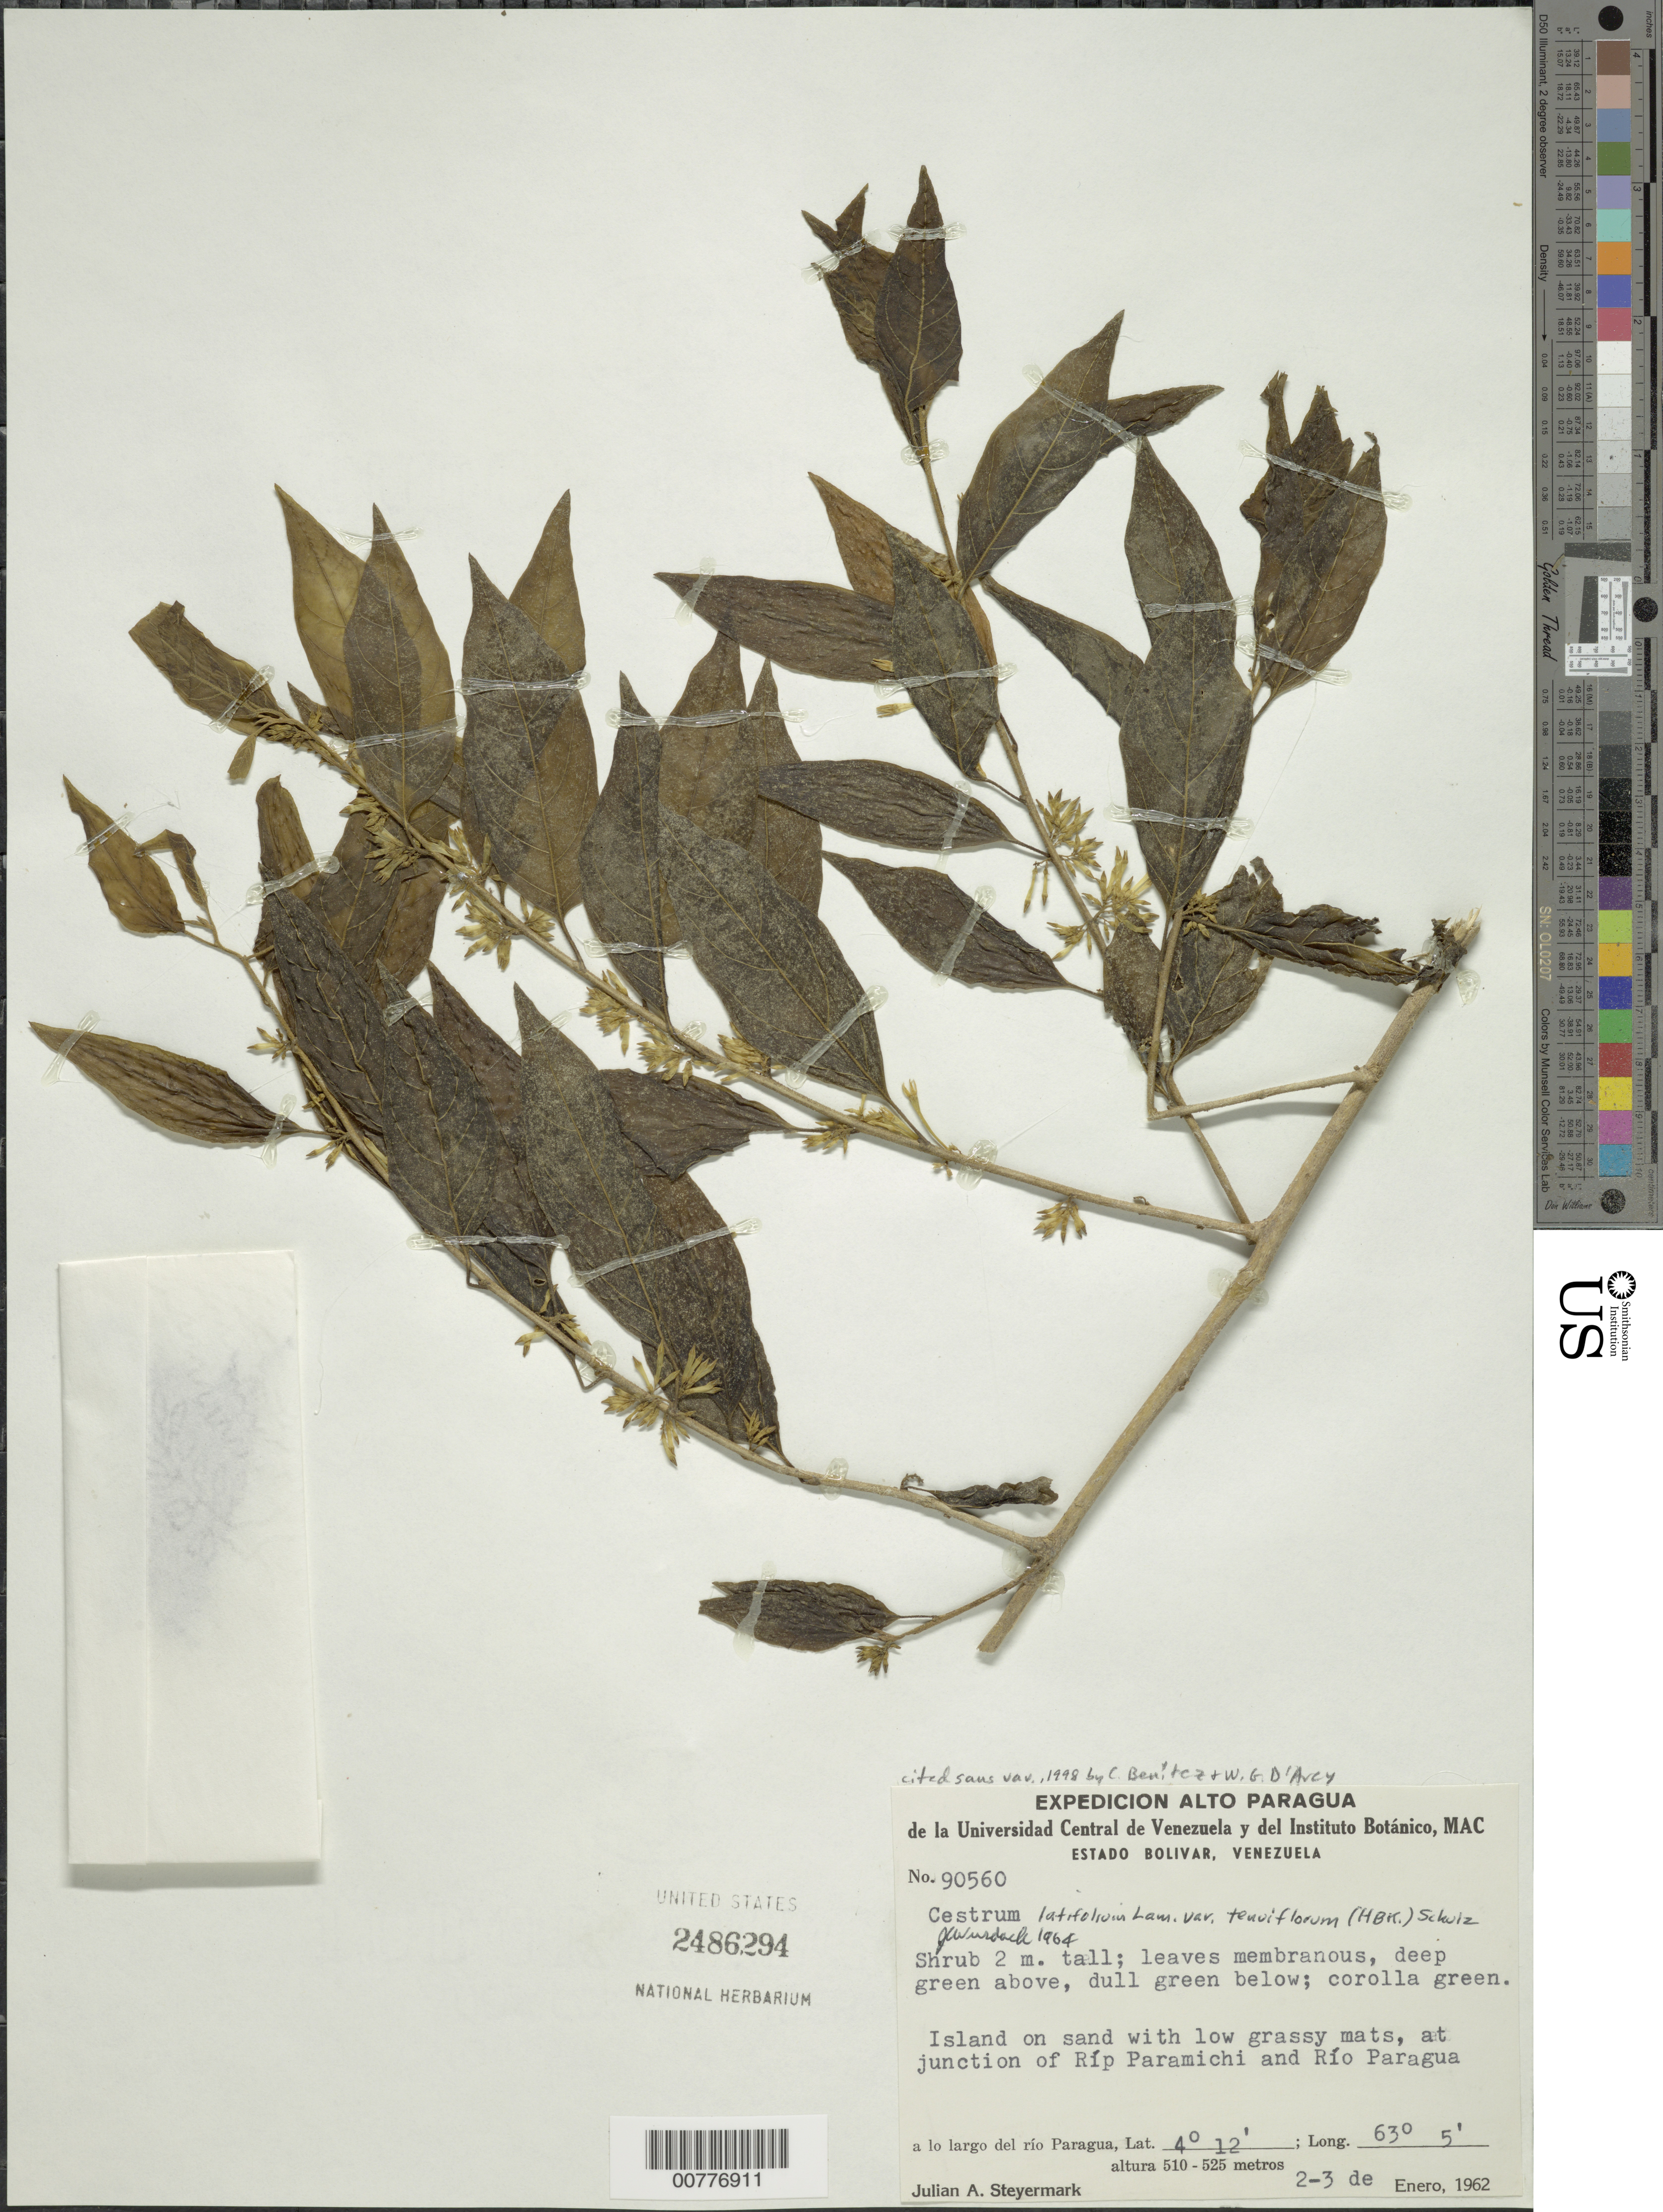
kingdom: Plantae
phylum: Tracheophyta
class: Magnoliopsida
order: Solanales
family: Solanaceae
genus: Cestrum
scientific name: Cestrum latifolium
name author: Lam.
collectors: J. Steyermark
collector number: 90560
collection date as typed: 2-Jan-62 to 3-Jan-62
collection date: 1962-01-02/1962-01-03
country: Venezuela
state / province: Bolívar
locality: Río Paramichi, at junction with Río Paragua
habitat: Island with sand and low grassy mats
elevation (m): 510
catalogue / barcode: US 2486294